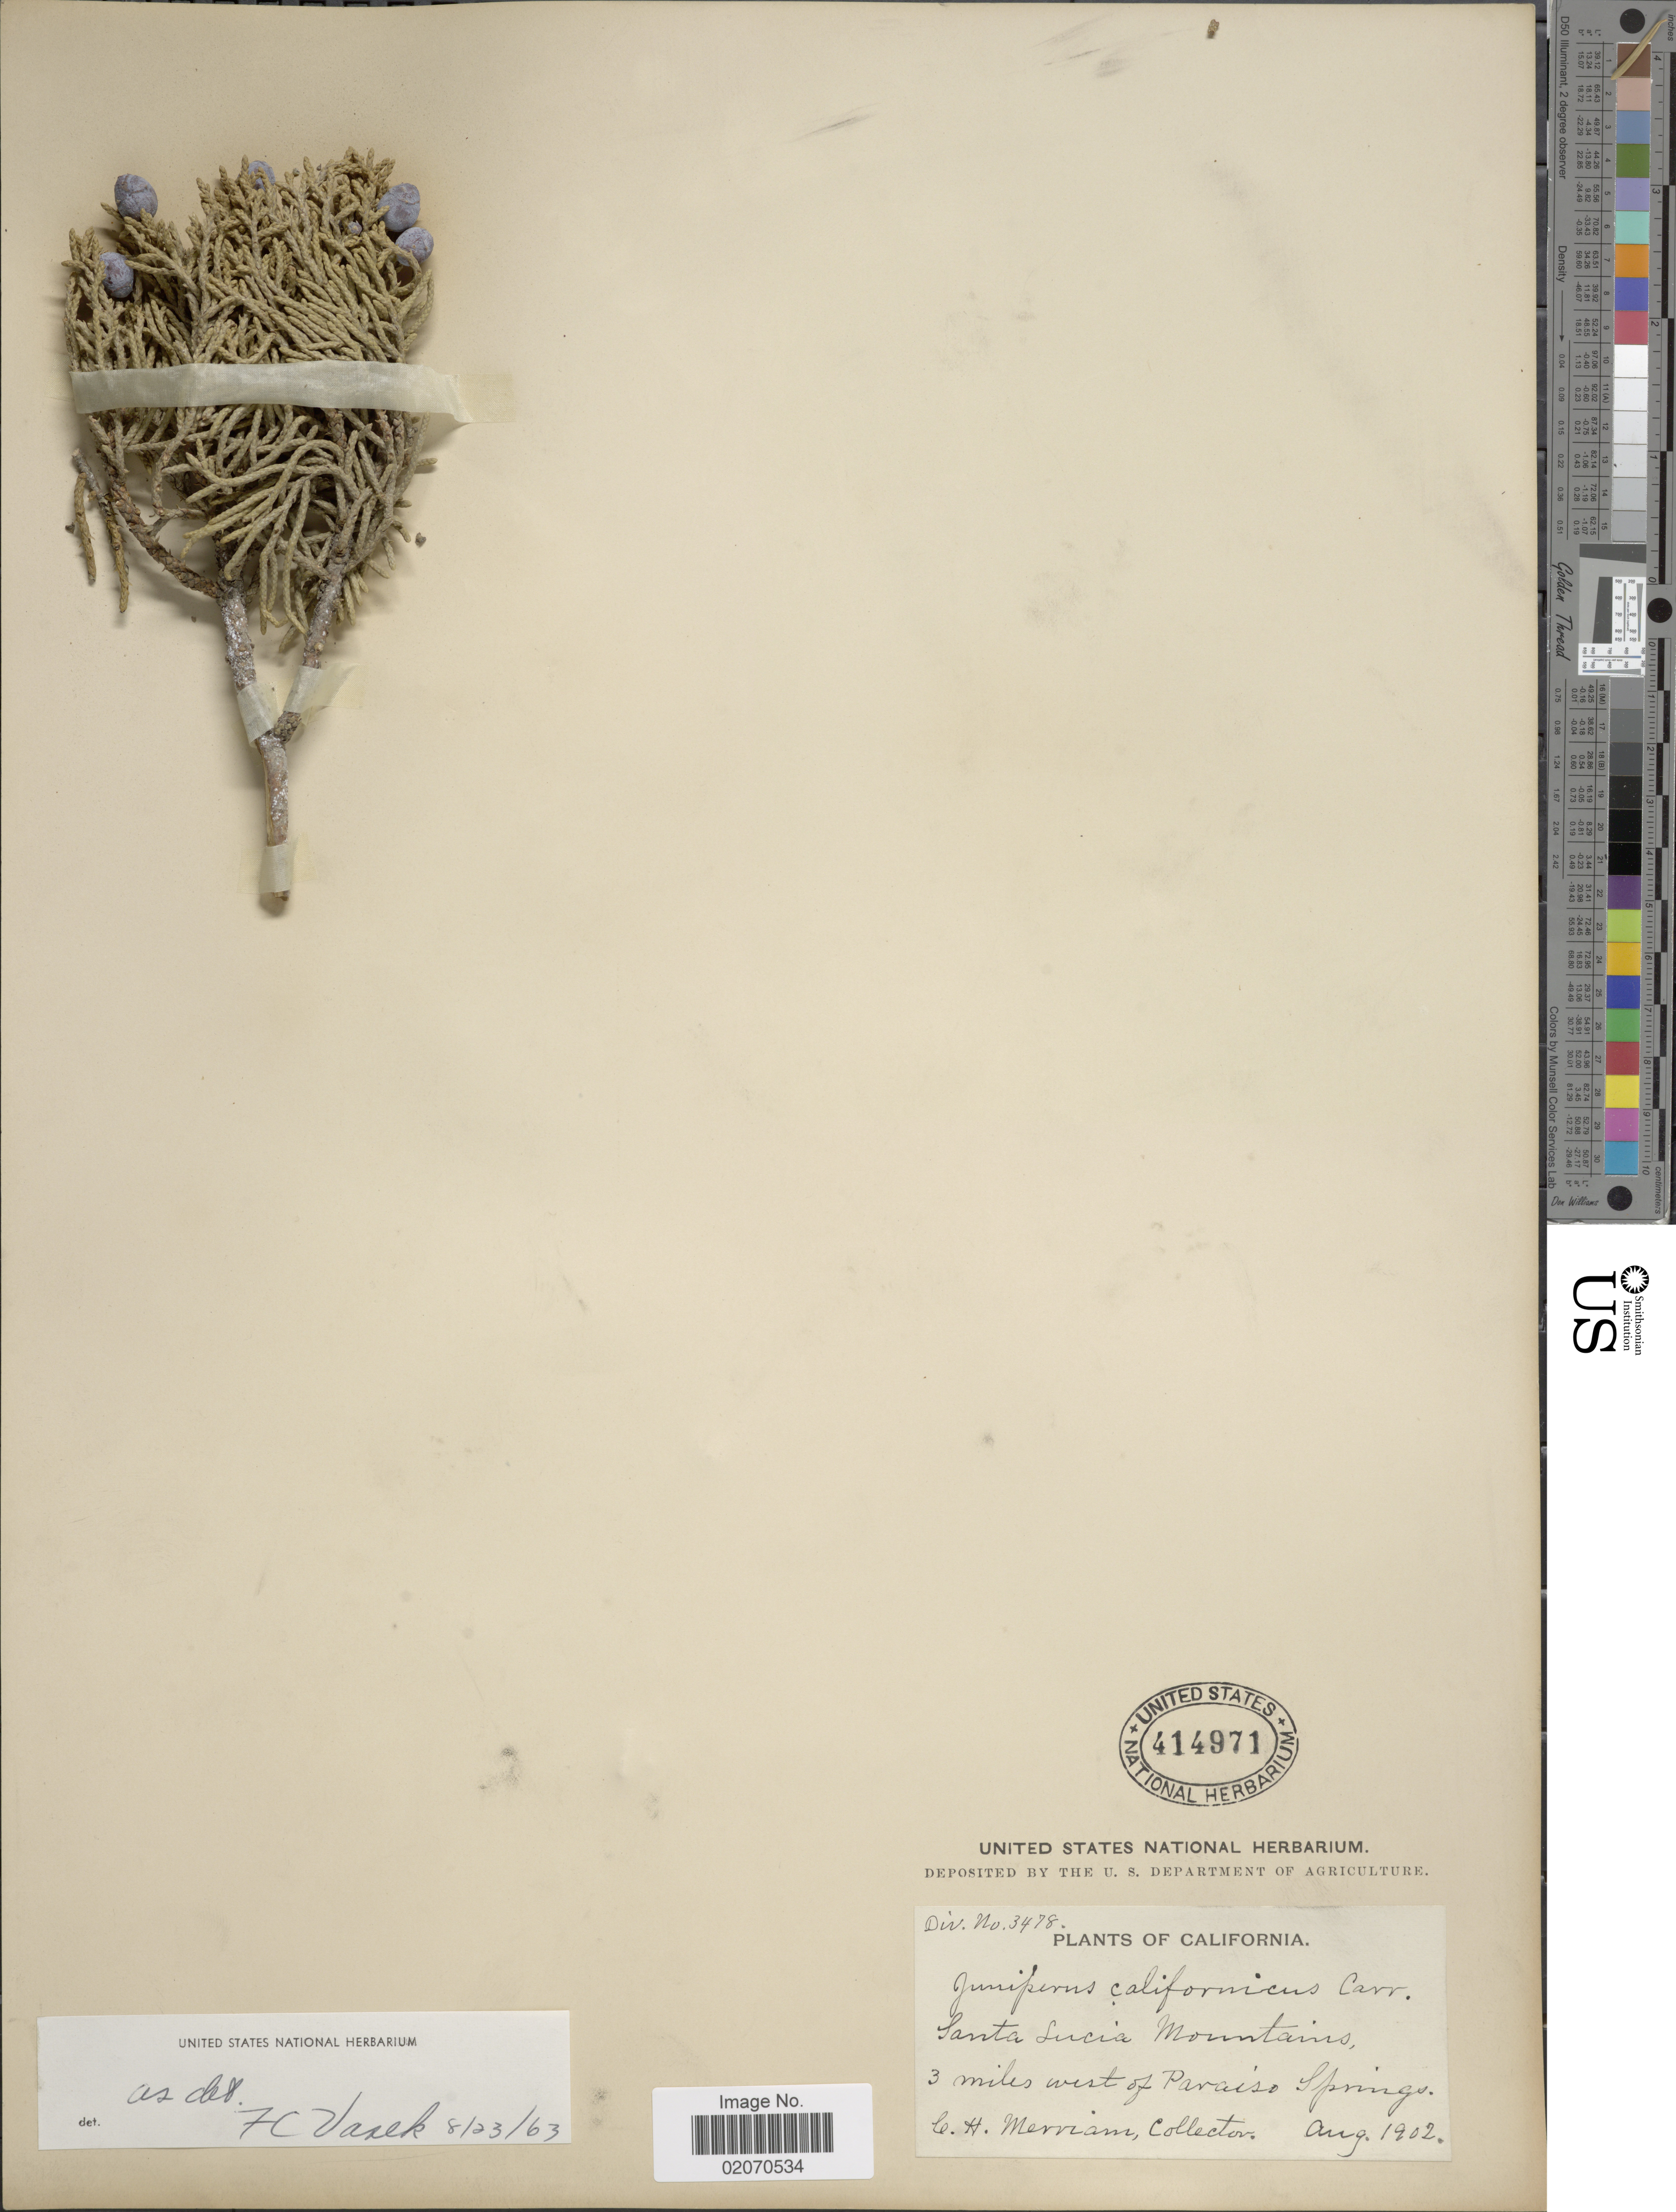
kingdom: Plantae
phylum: Tracheophyta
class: Pinopsida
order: Pinales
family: Cupressaceae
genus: Juniperus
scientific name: Juniperus californica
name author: Carrière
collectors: C. Merriam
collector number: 3478*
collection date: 1902-08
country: United States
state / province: California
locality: Santa Lucia Mountains. 3 miles west of Paraiso Springs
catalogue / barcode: US 414971